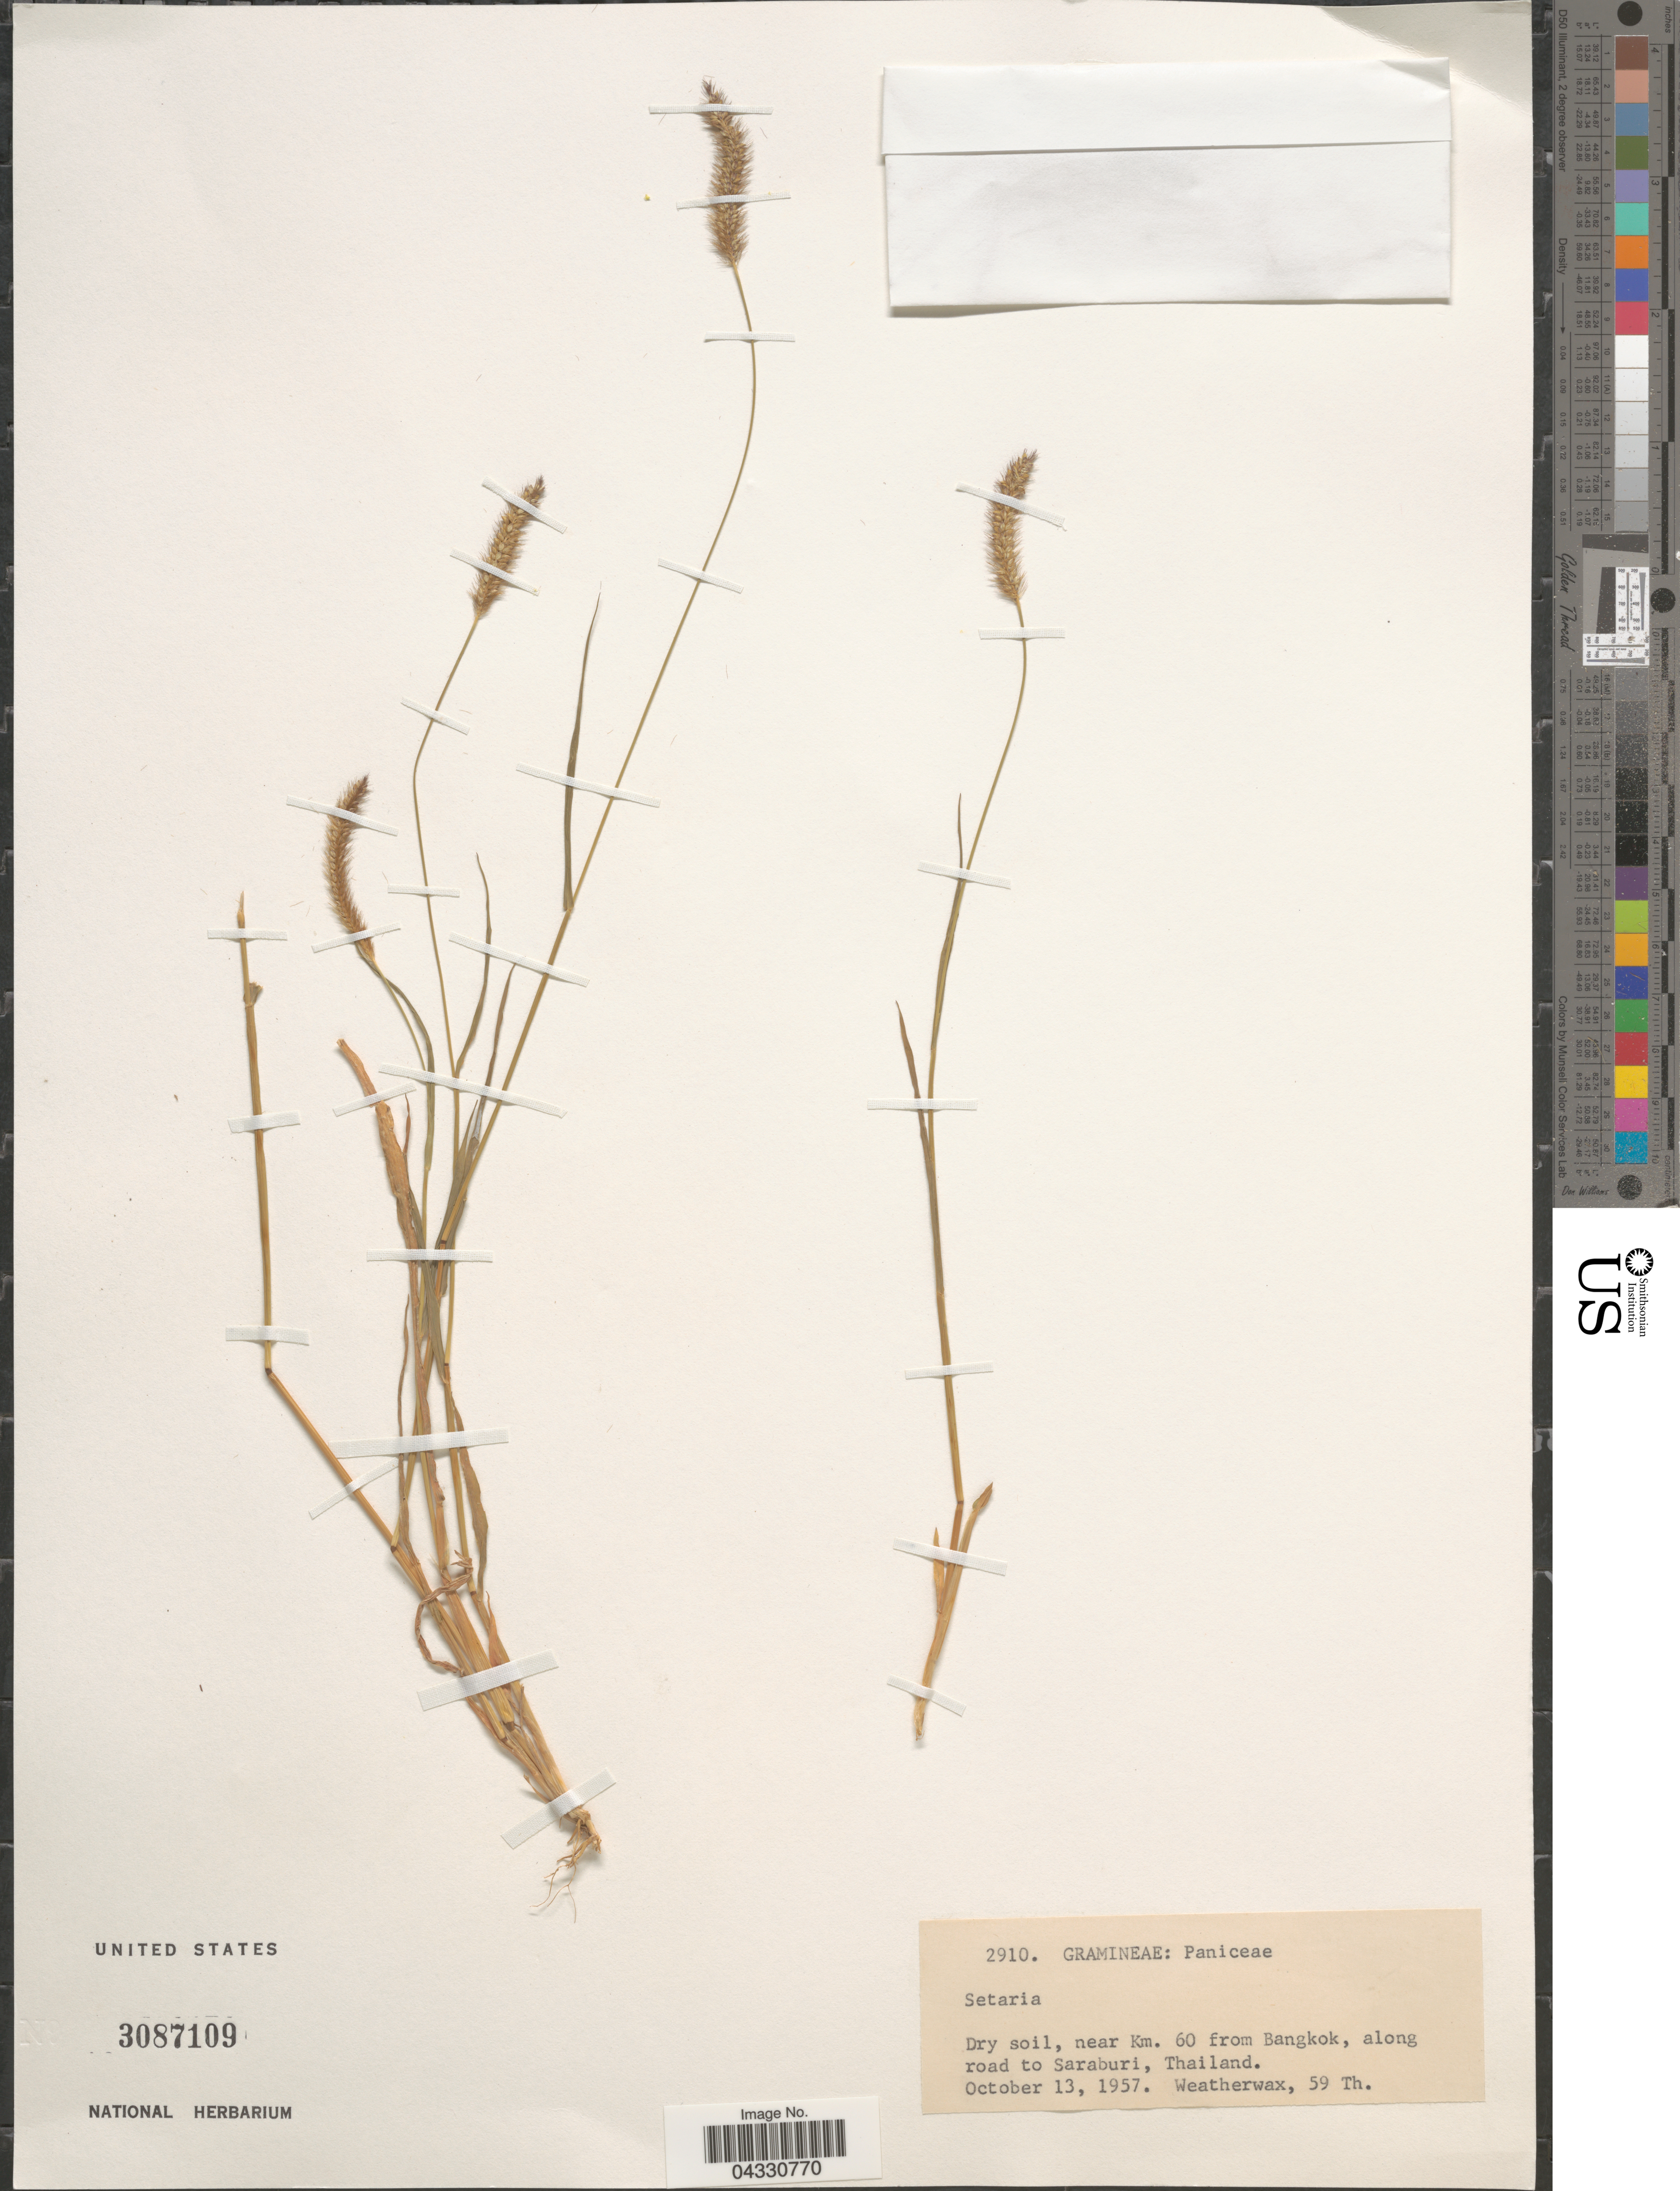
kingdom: Plantae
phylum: Tracheophyta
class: Liliopsida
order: Poales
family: Poaceae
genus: Setaria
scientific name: Setaria sp.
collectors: -. Weatherwax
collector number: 59Th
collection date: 1957-10-13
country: Thailand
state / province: Bangkok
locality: Near Km. 60 from Bangkok, along road to Saraburi.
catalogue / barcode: US 3087109